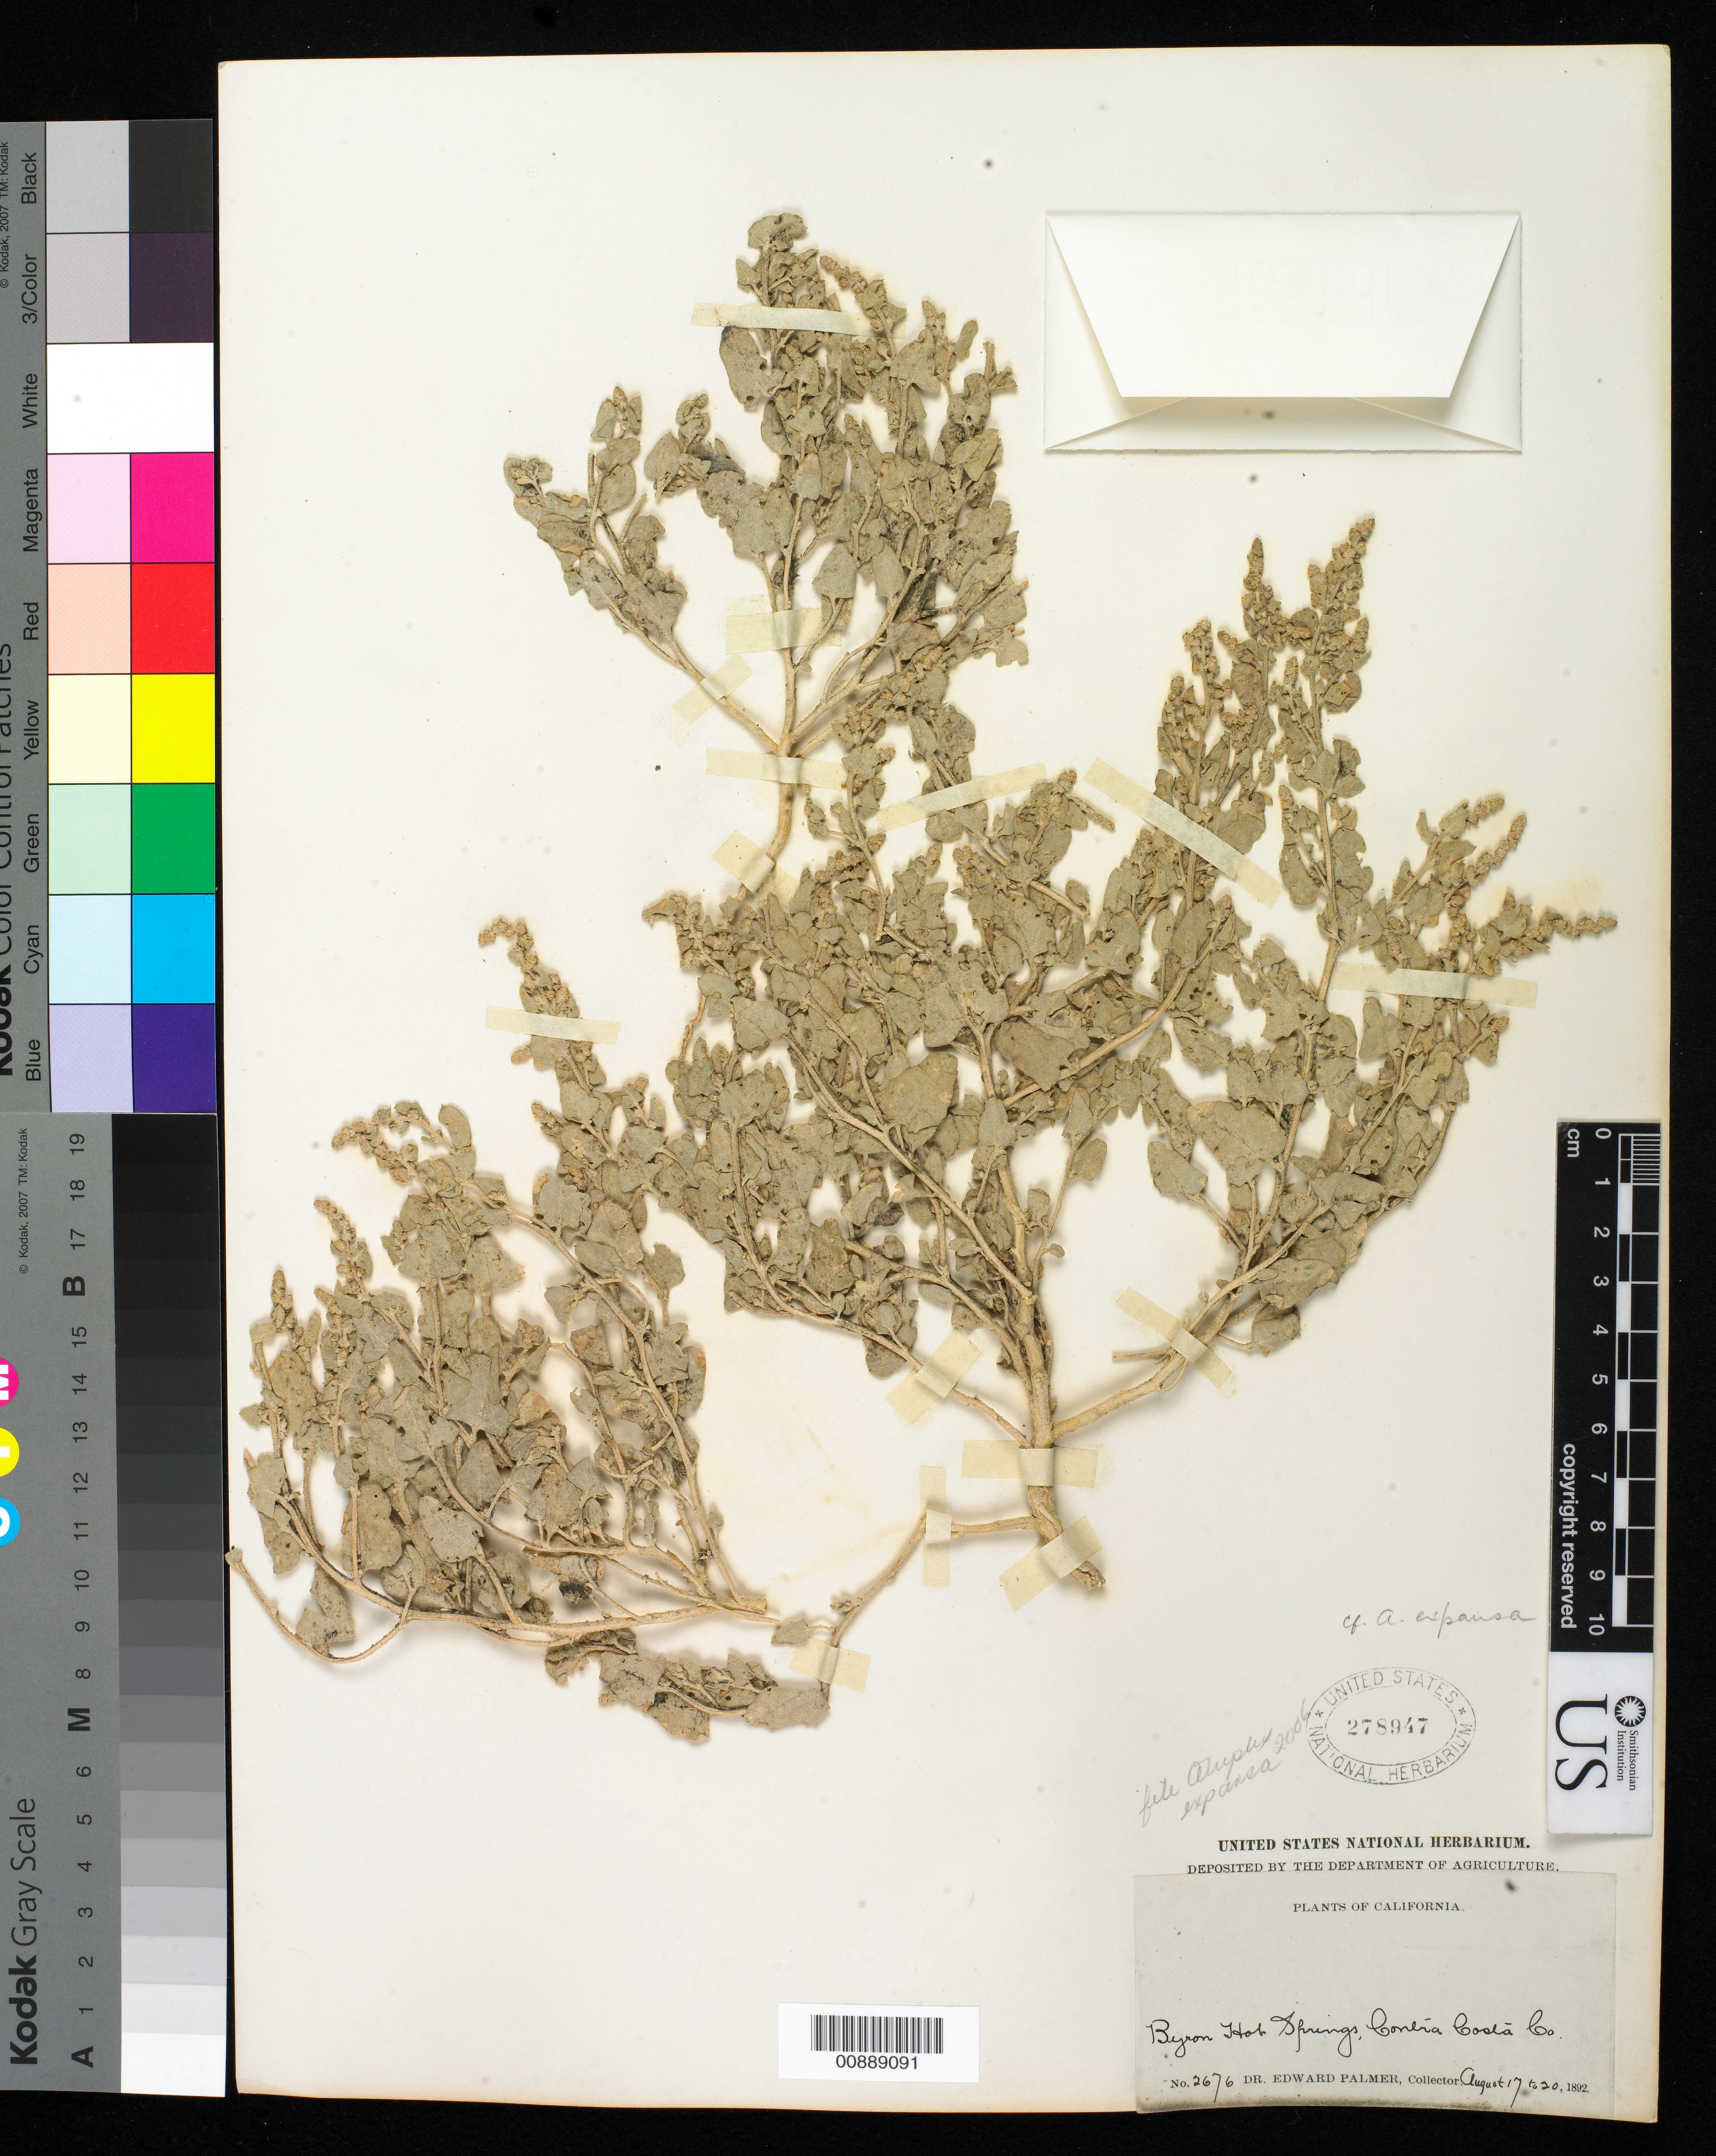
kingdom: Plantae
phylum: Tracheophyta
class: Magnoliopsida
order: Caryophyllales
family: Amaranthaceae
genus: Atriplex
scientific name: Atriplex expansa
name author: S. Watson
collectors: E. Palmer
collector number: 2676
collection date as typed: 17 Aug 1892 to 20 Aug 1892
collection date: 1892-08-17/1892-08-20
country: United States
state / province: California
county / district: Contra Costa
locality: Byron Hot Springs, Contra Costa County, California.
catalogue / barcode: US 278947